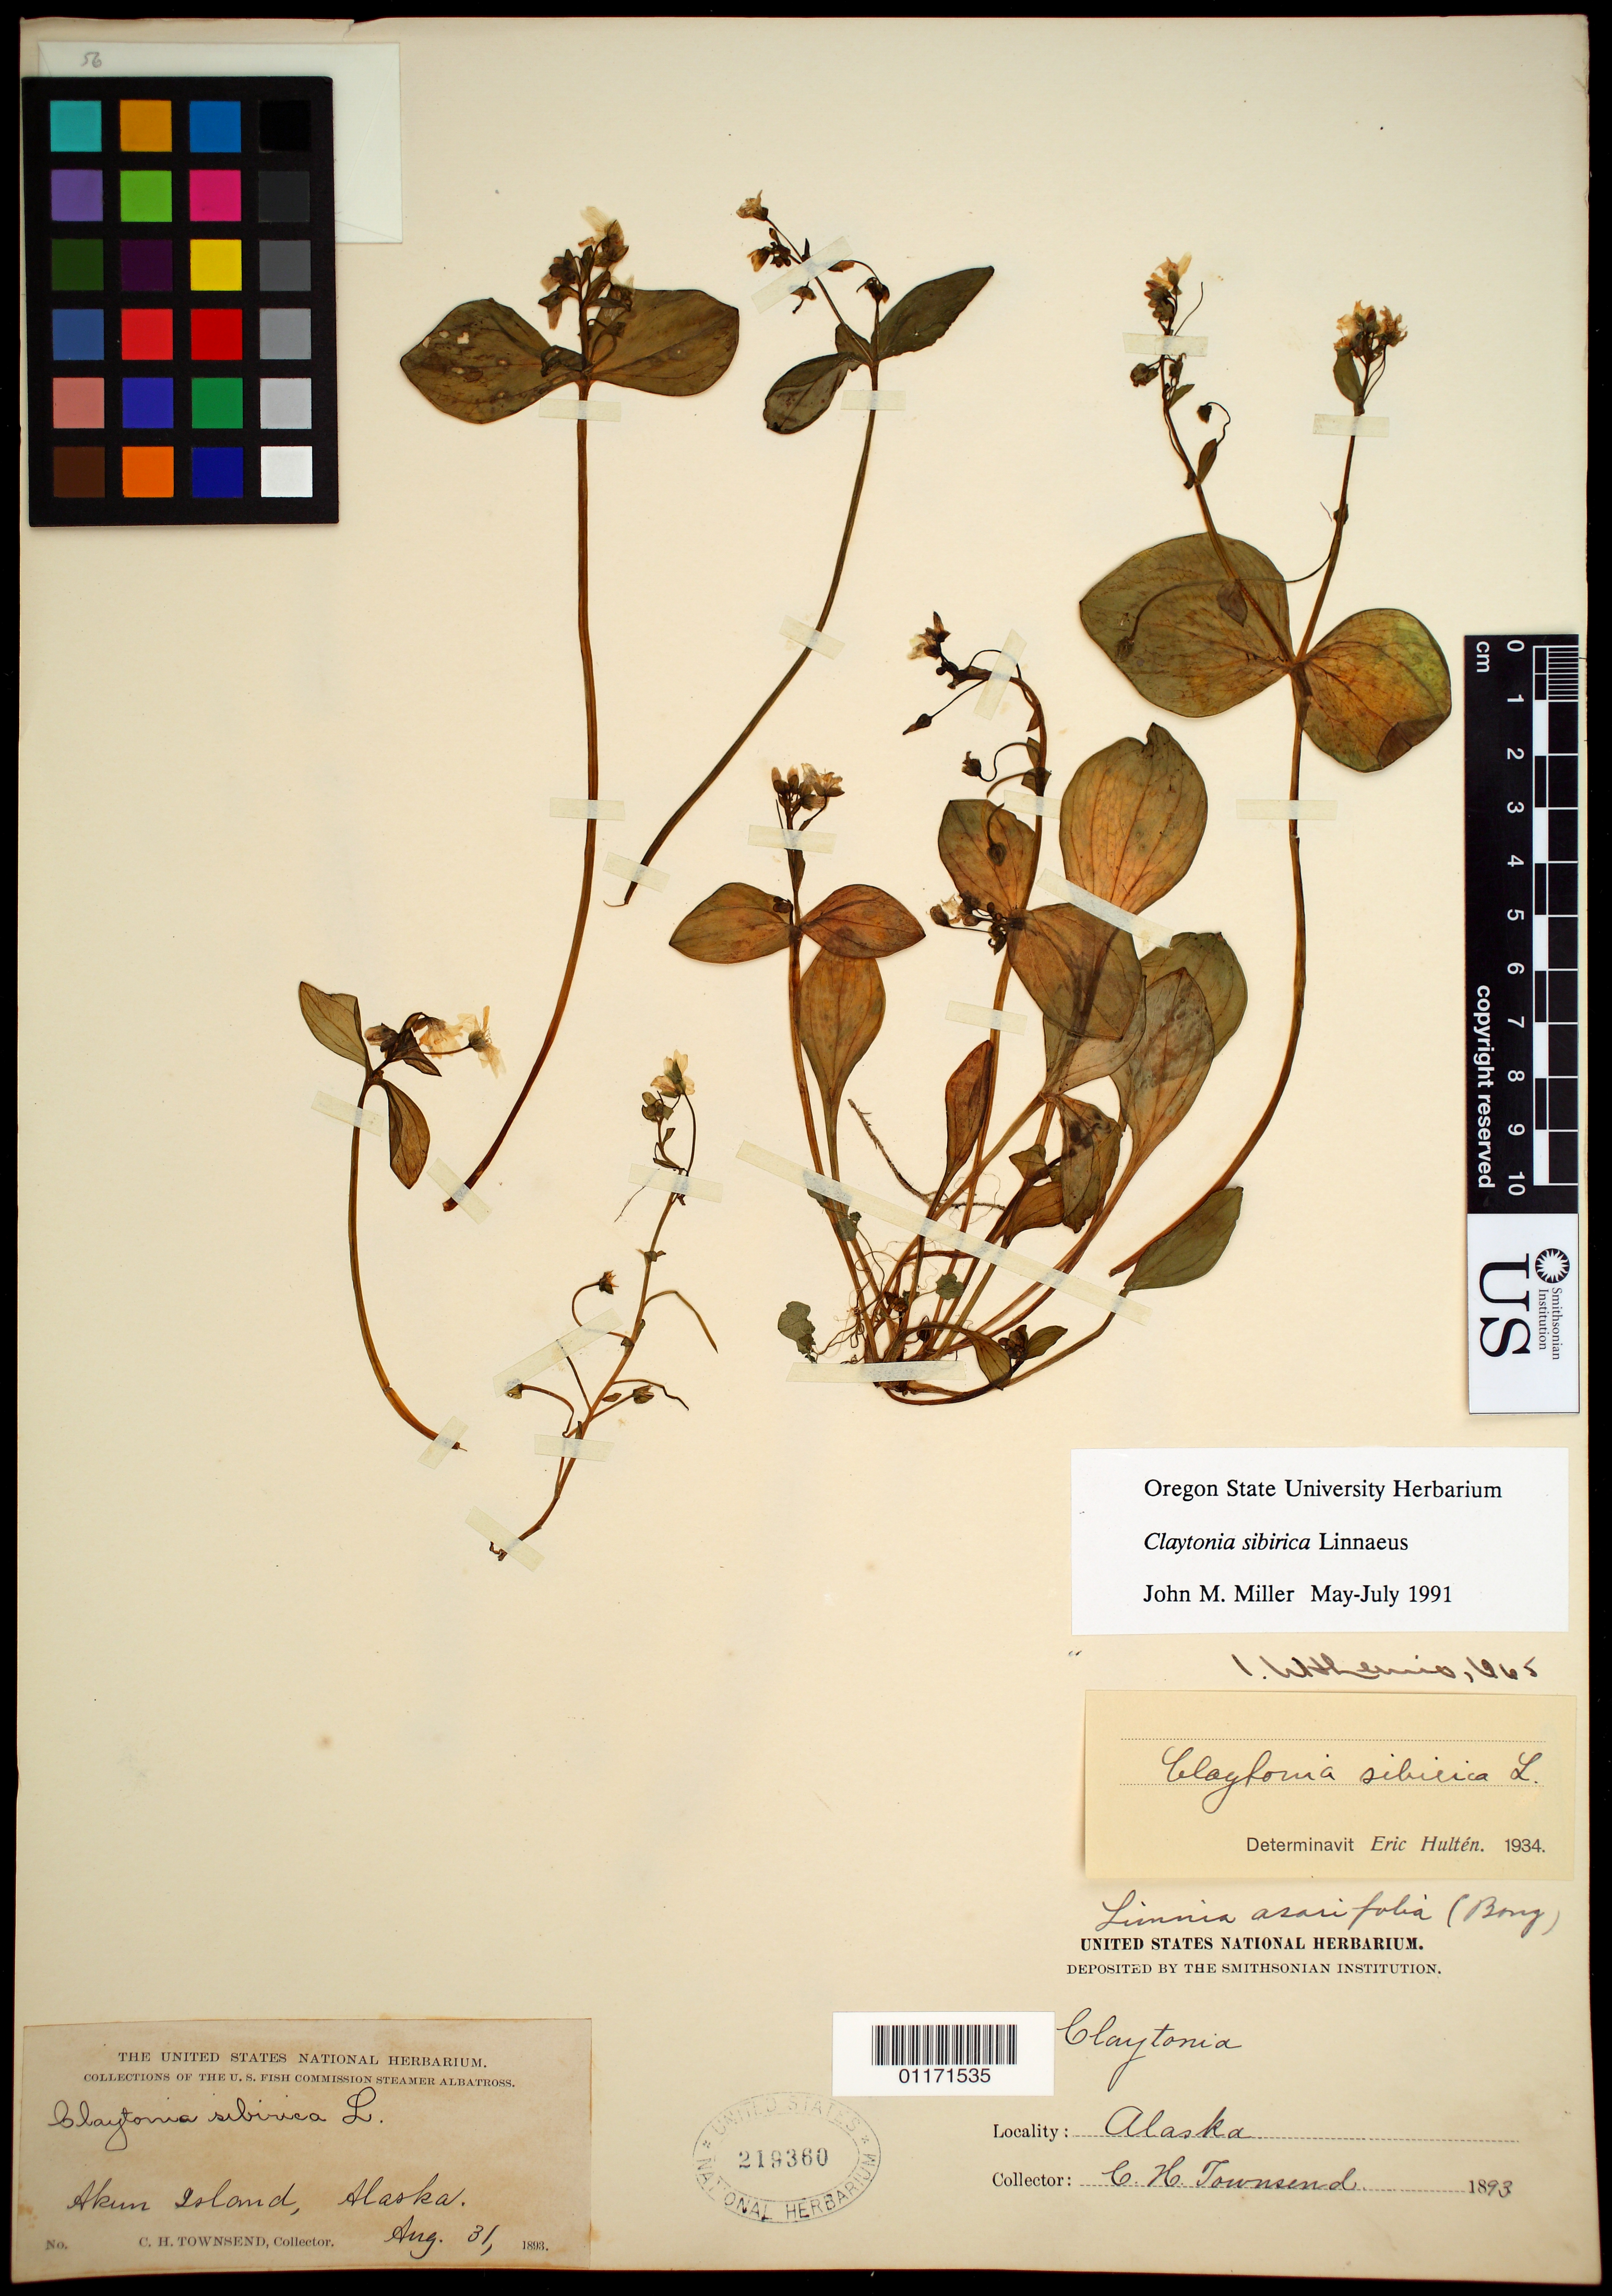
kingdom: Plantae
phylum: Tracheophyta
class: Magnoliopsida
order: Caryophyllales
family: Montiaceae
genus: Claytonia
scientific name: Claytonia sibirica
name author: L.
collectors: C. H. Townsend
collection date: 1893-08-31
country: United States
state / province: Alaska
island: Akun Island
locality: Akun Island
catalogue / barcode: US 219360